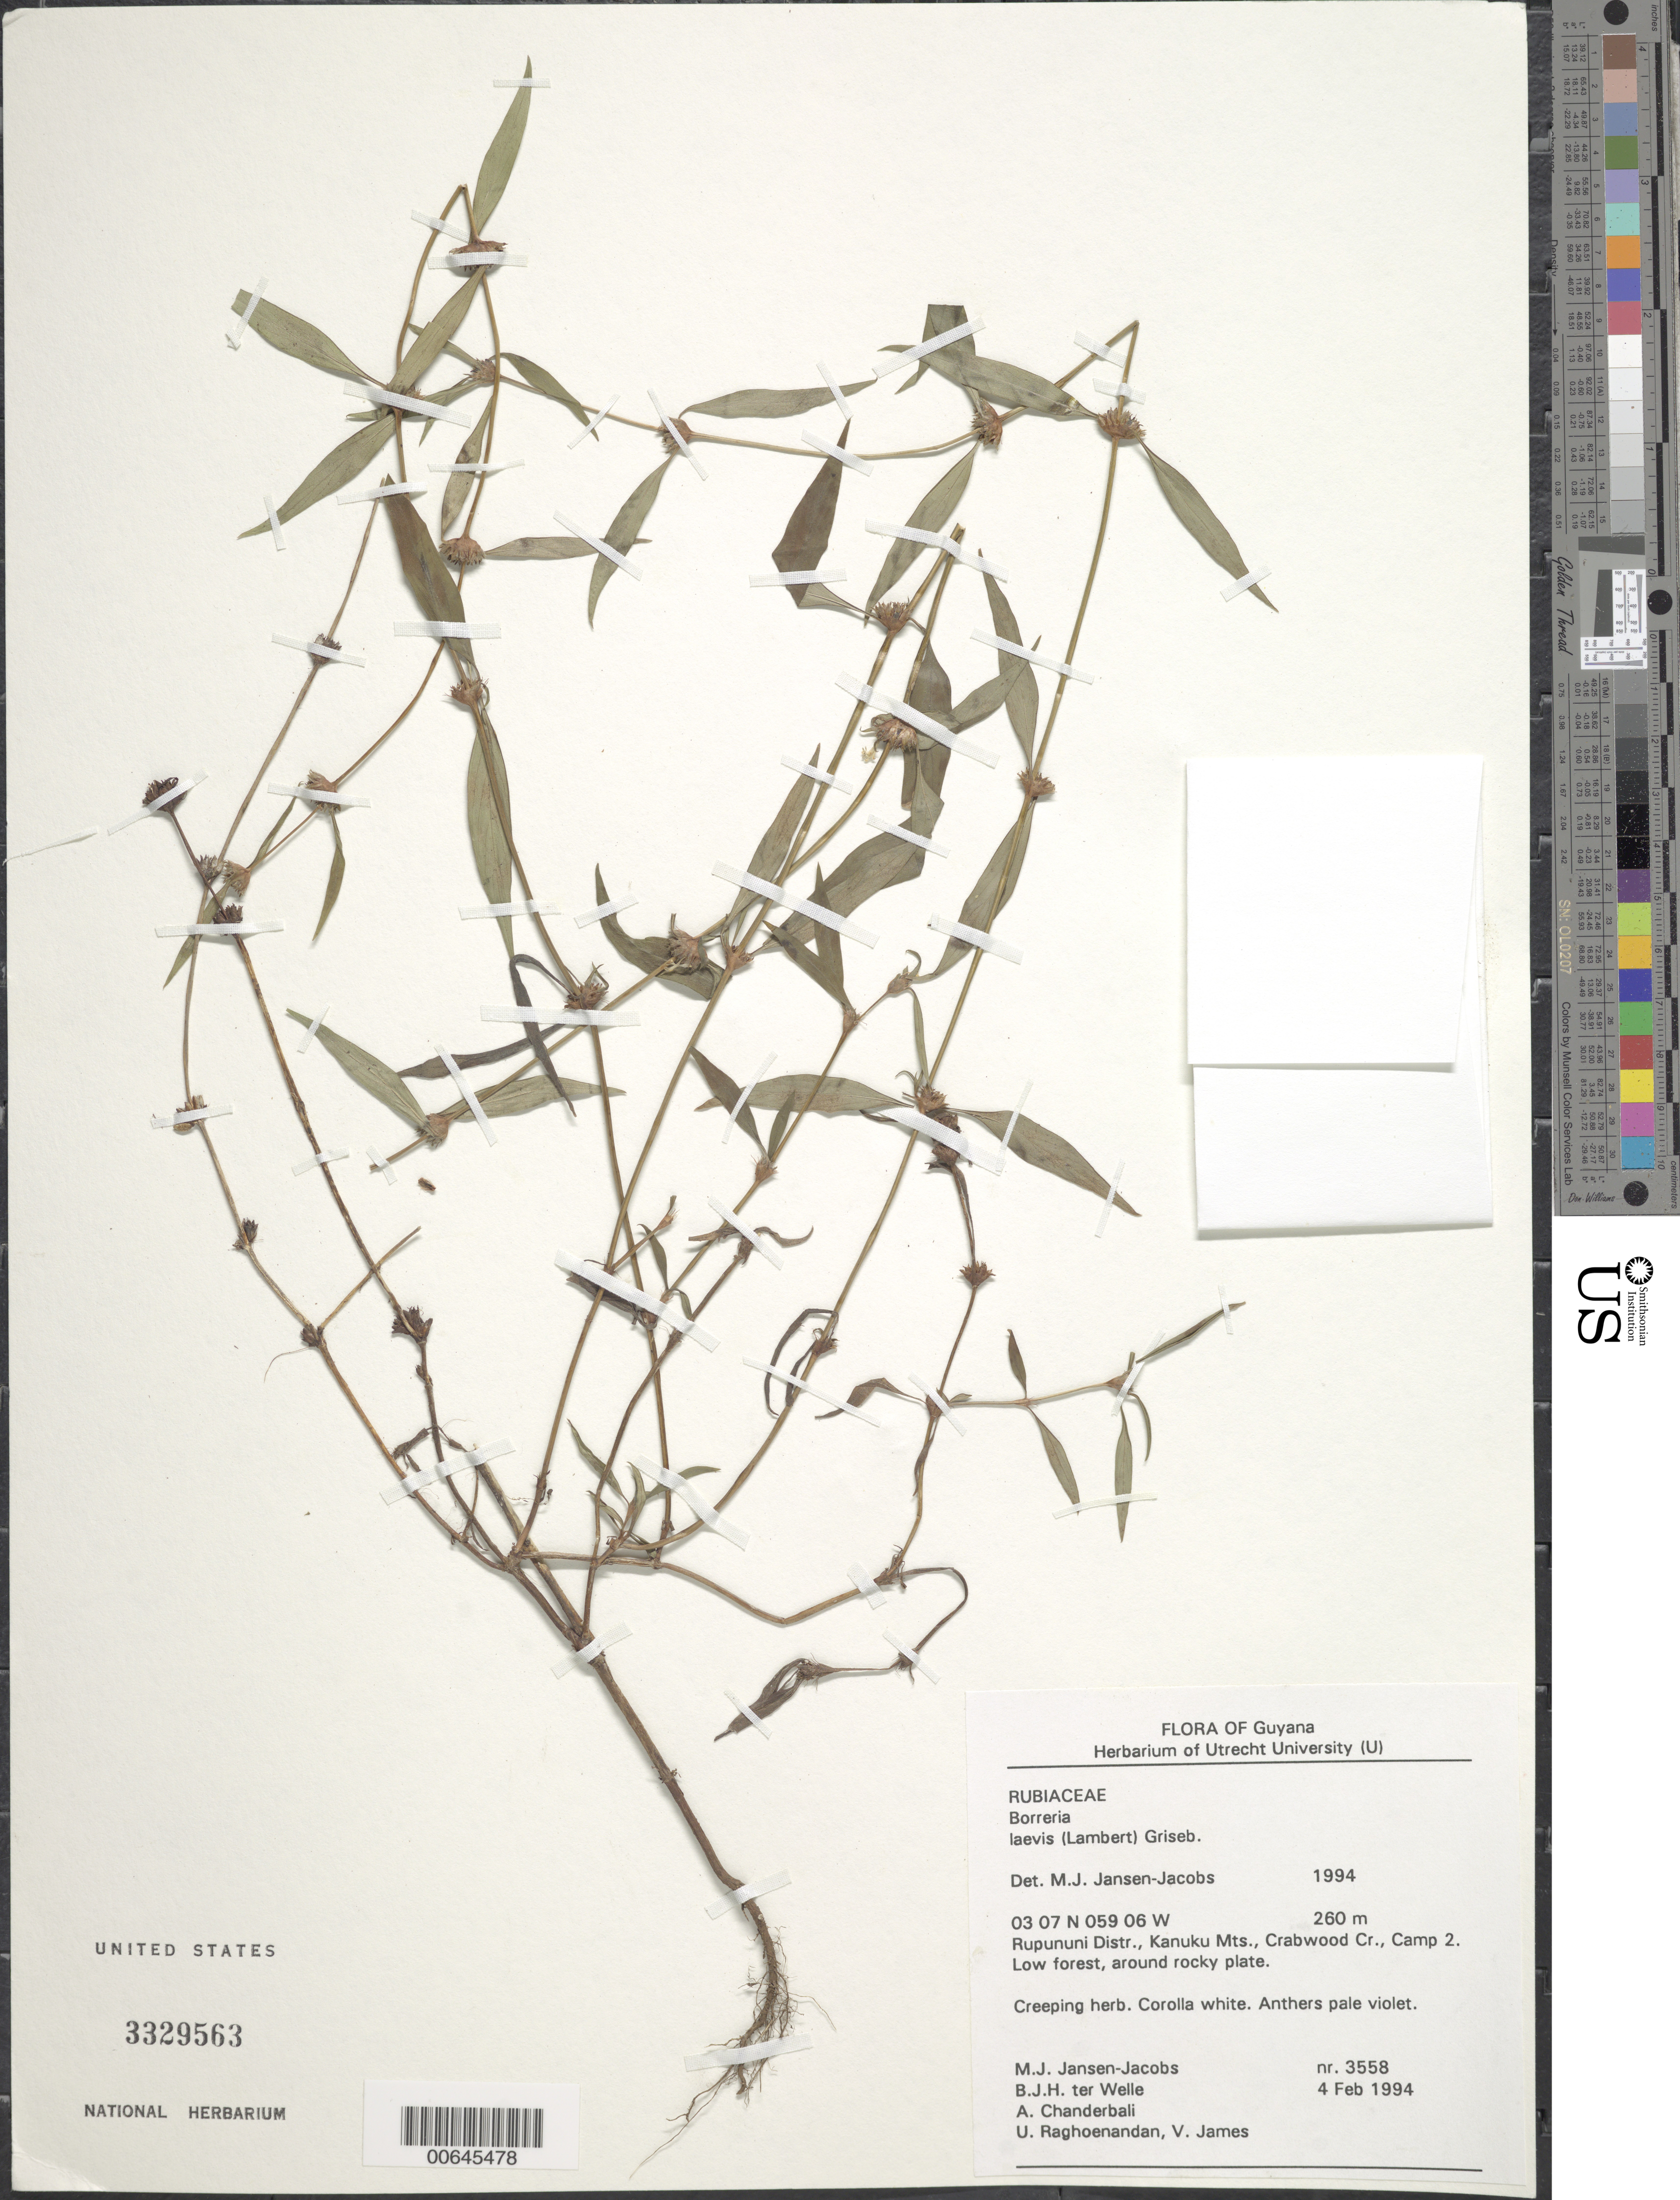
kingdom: Plantae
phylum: Tracheophyta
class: Magnoliopsida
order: Gentianales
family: Rubiaceae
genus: Borreria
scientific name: Borreria laevis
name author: (Lam.) Griseb.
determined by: Jansen-Jacobs, M. J., (U), Nationaal Herbarium Nederland, Utrecht University branch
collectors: M. J. Jansen-Jacobs, B. Welle, A. S. Chanderbali, U. Raghoenandan & V. James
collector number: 3558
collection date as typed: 4-Feb-94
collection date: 1994-02-04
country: Guyana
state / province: U. Takutu-U. Essequibo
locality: Crabwood Cr., Camp 2, Kanuku Mts., Rupununi District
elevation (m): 260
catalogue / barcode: US 3329563